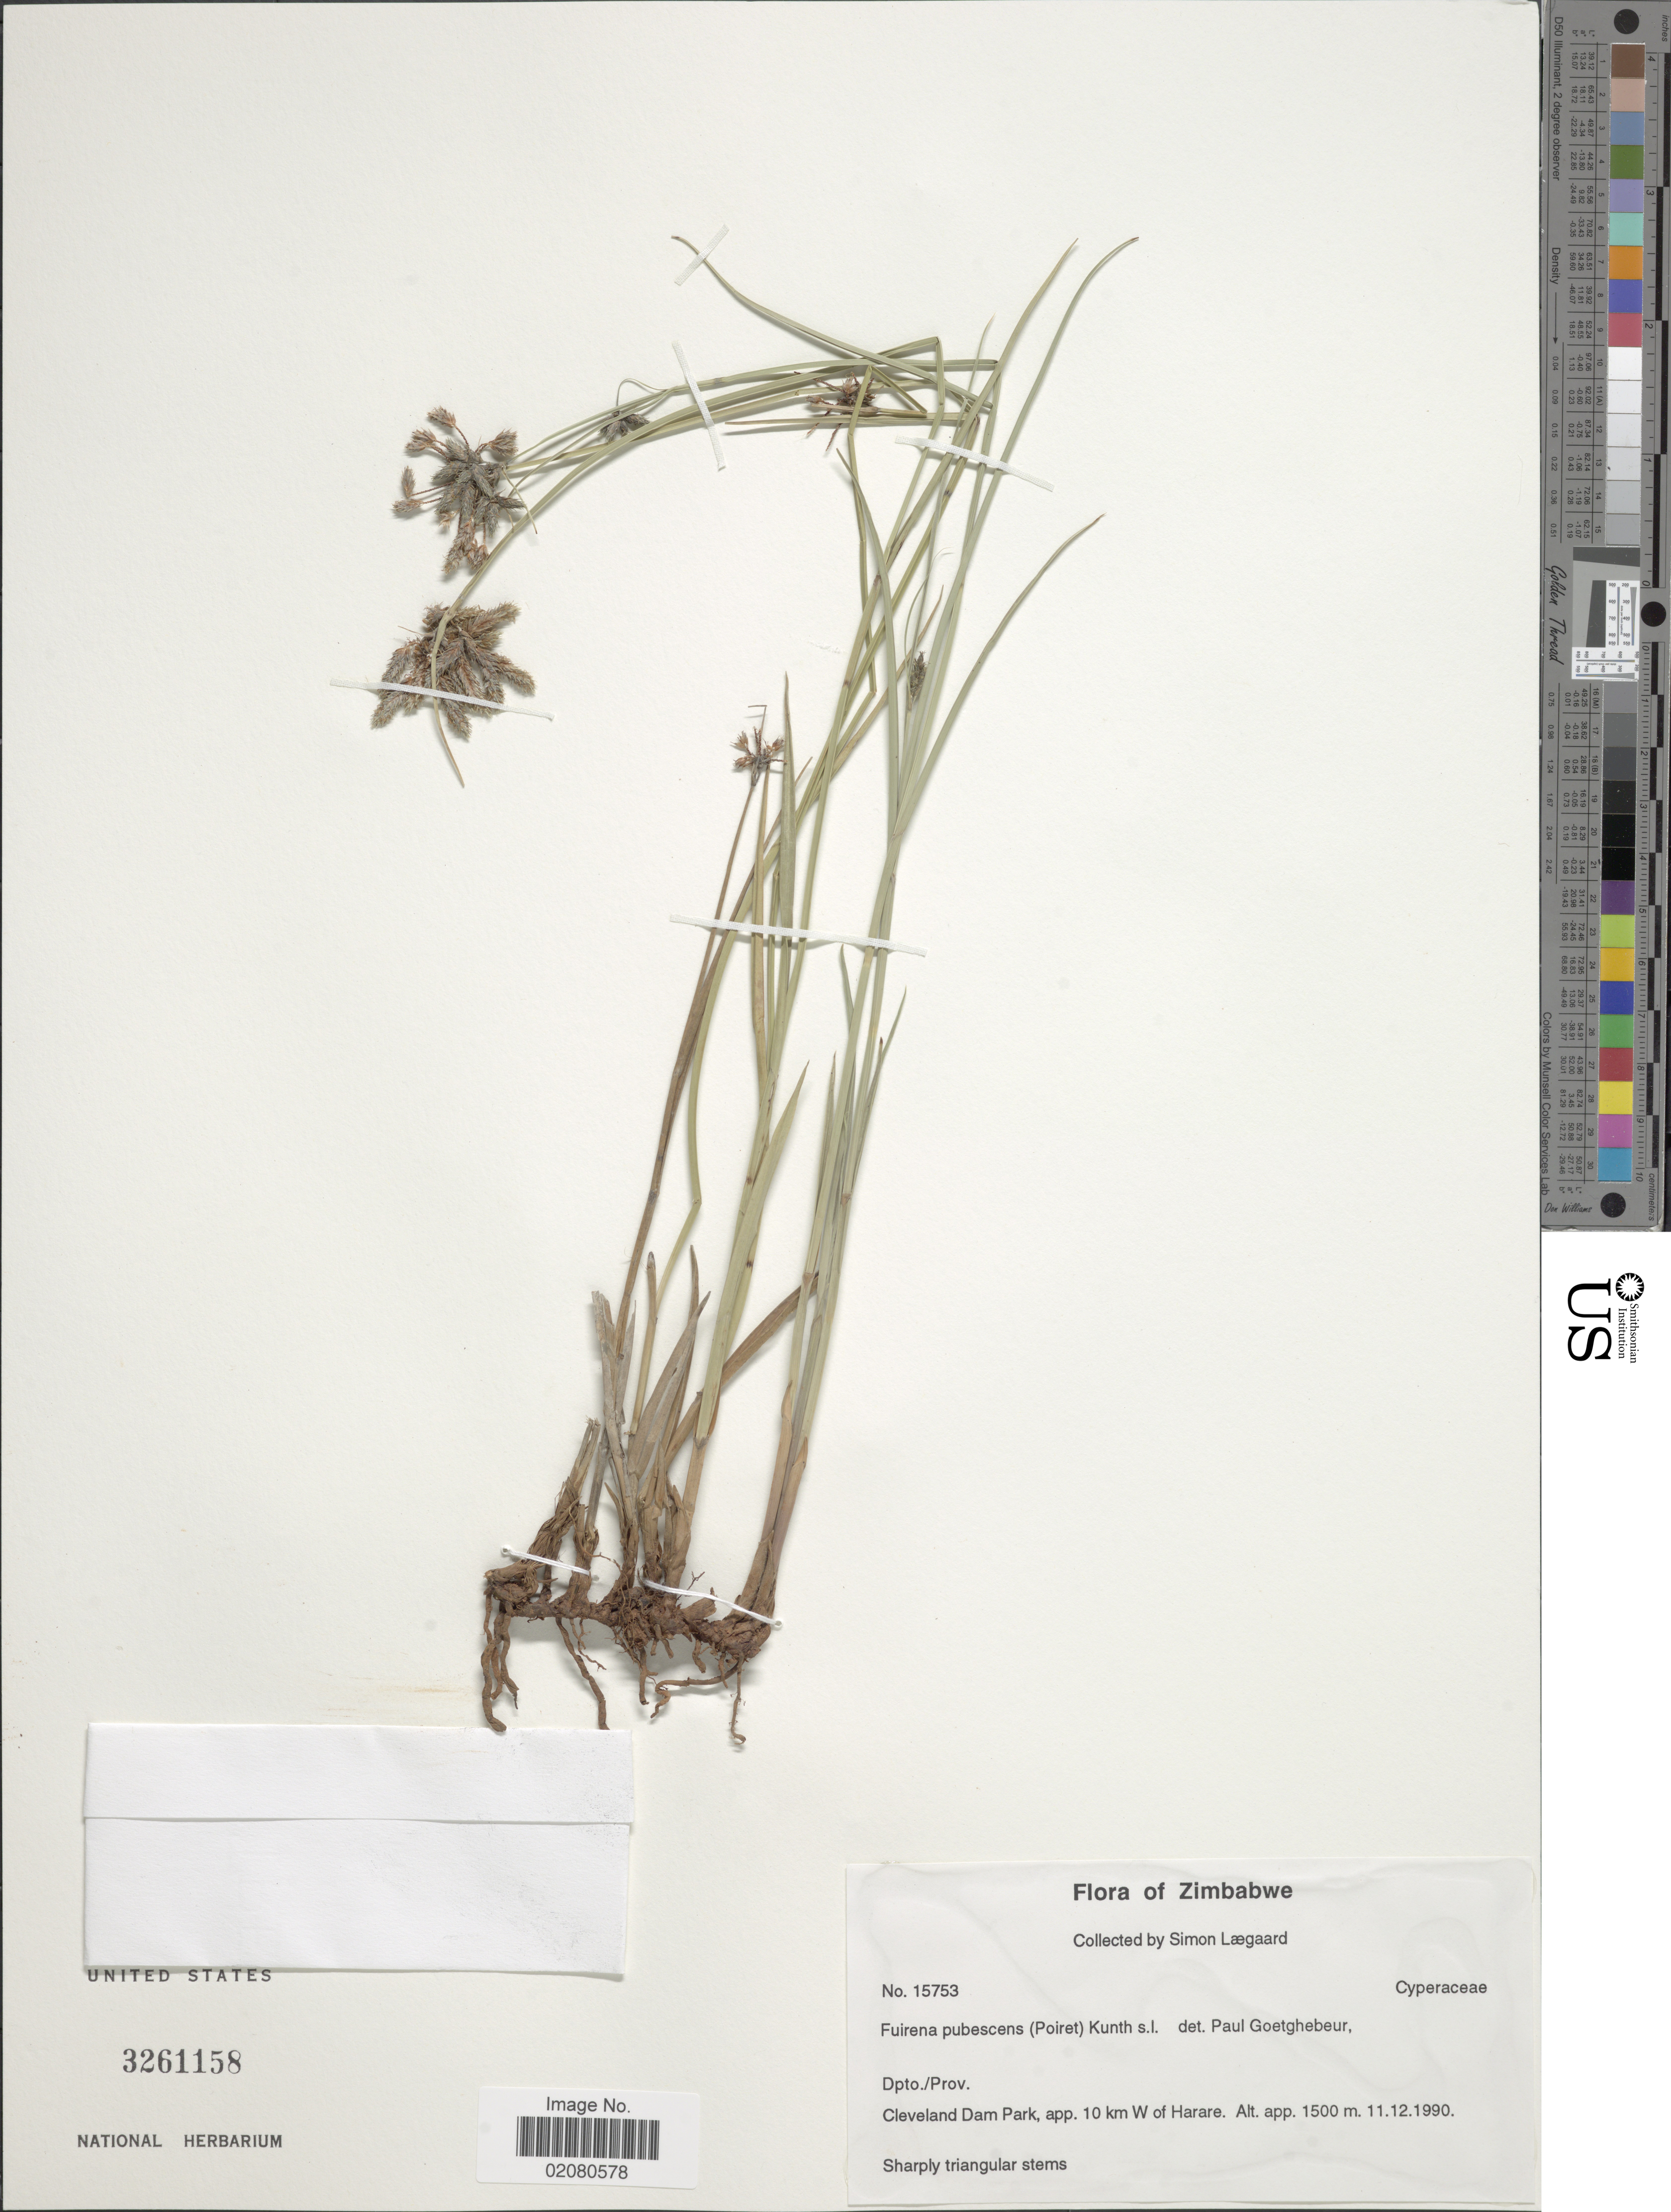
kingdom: Plantae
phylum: Tracheophyta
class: Liliopsida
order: Poales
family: Cyperaceae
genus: Fuirena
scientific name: Fuirena pubescens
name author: (Poir.) Kunth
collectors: S. Lægaard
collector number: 15753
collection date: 1990-12-11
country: Zimbabwe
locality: Zimbabwe, Cleveland Dam Park, app. 10 km W of Harare.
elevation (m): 1500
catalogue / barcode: US 3261158